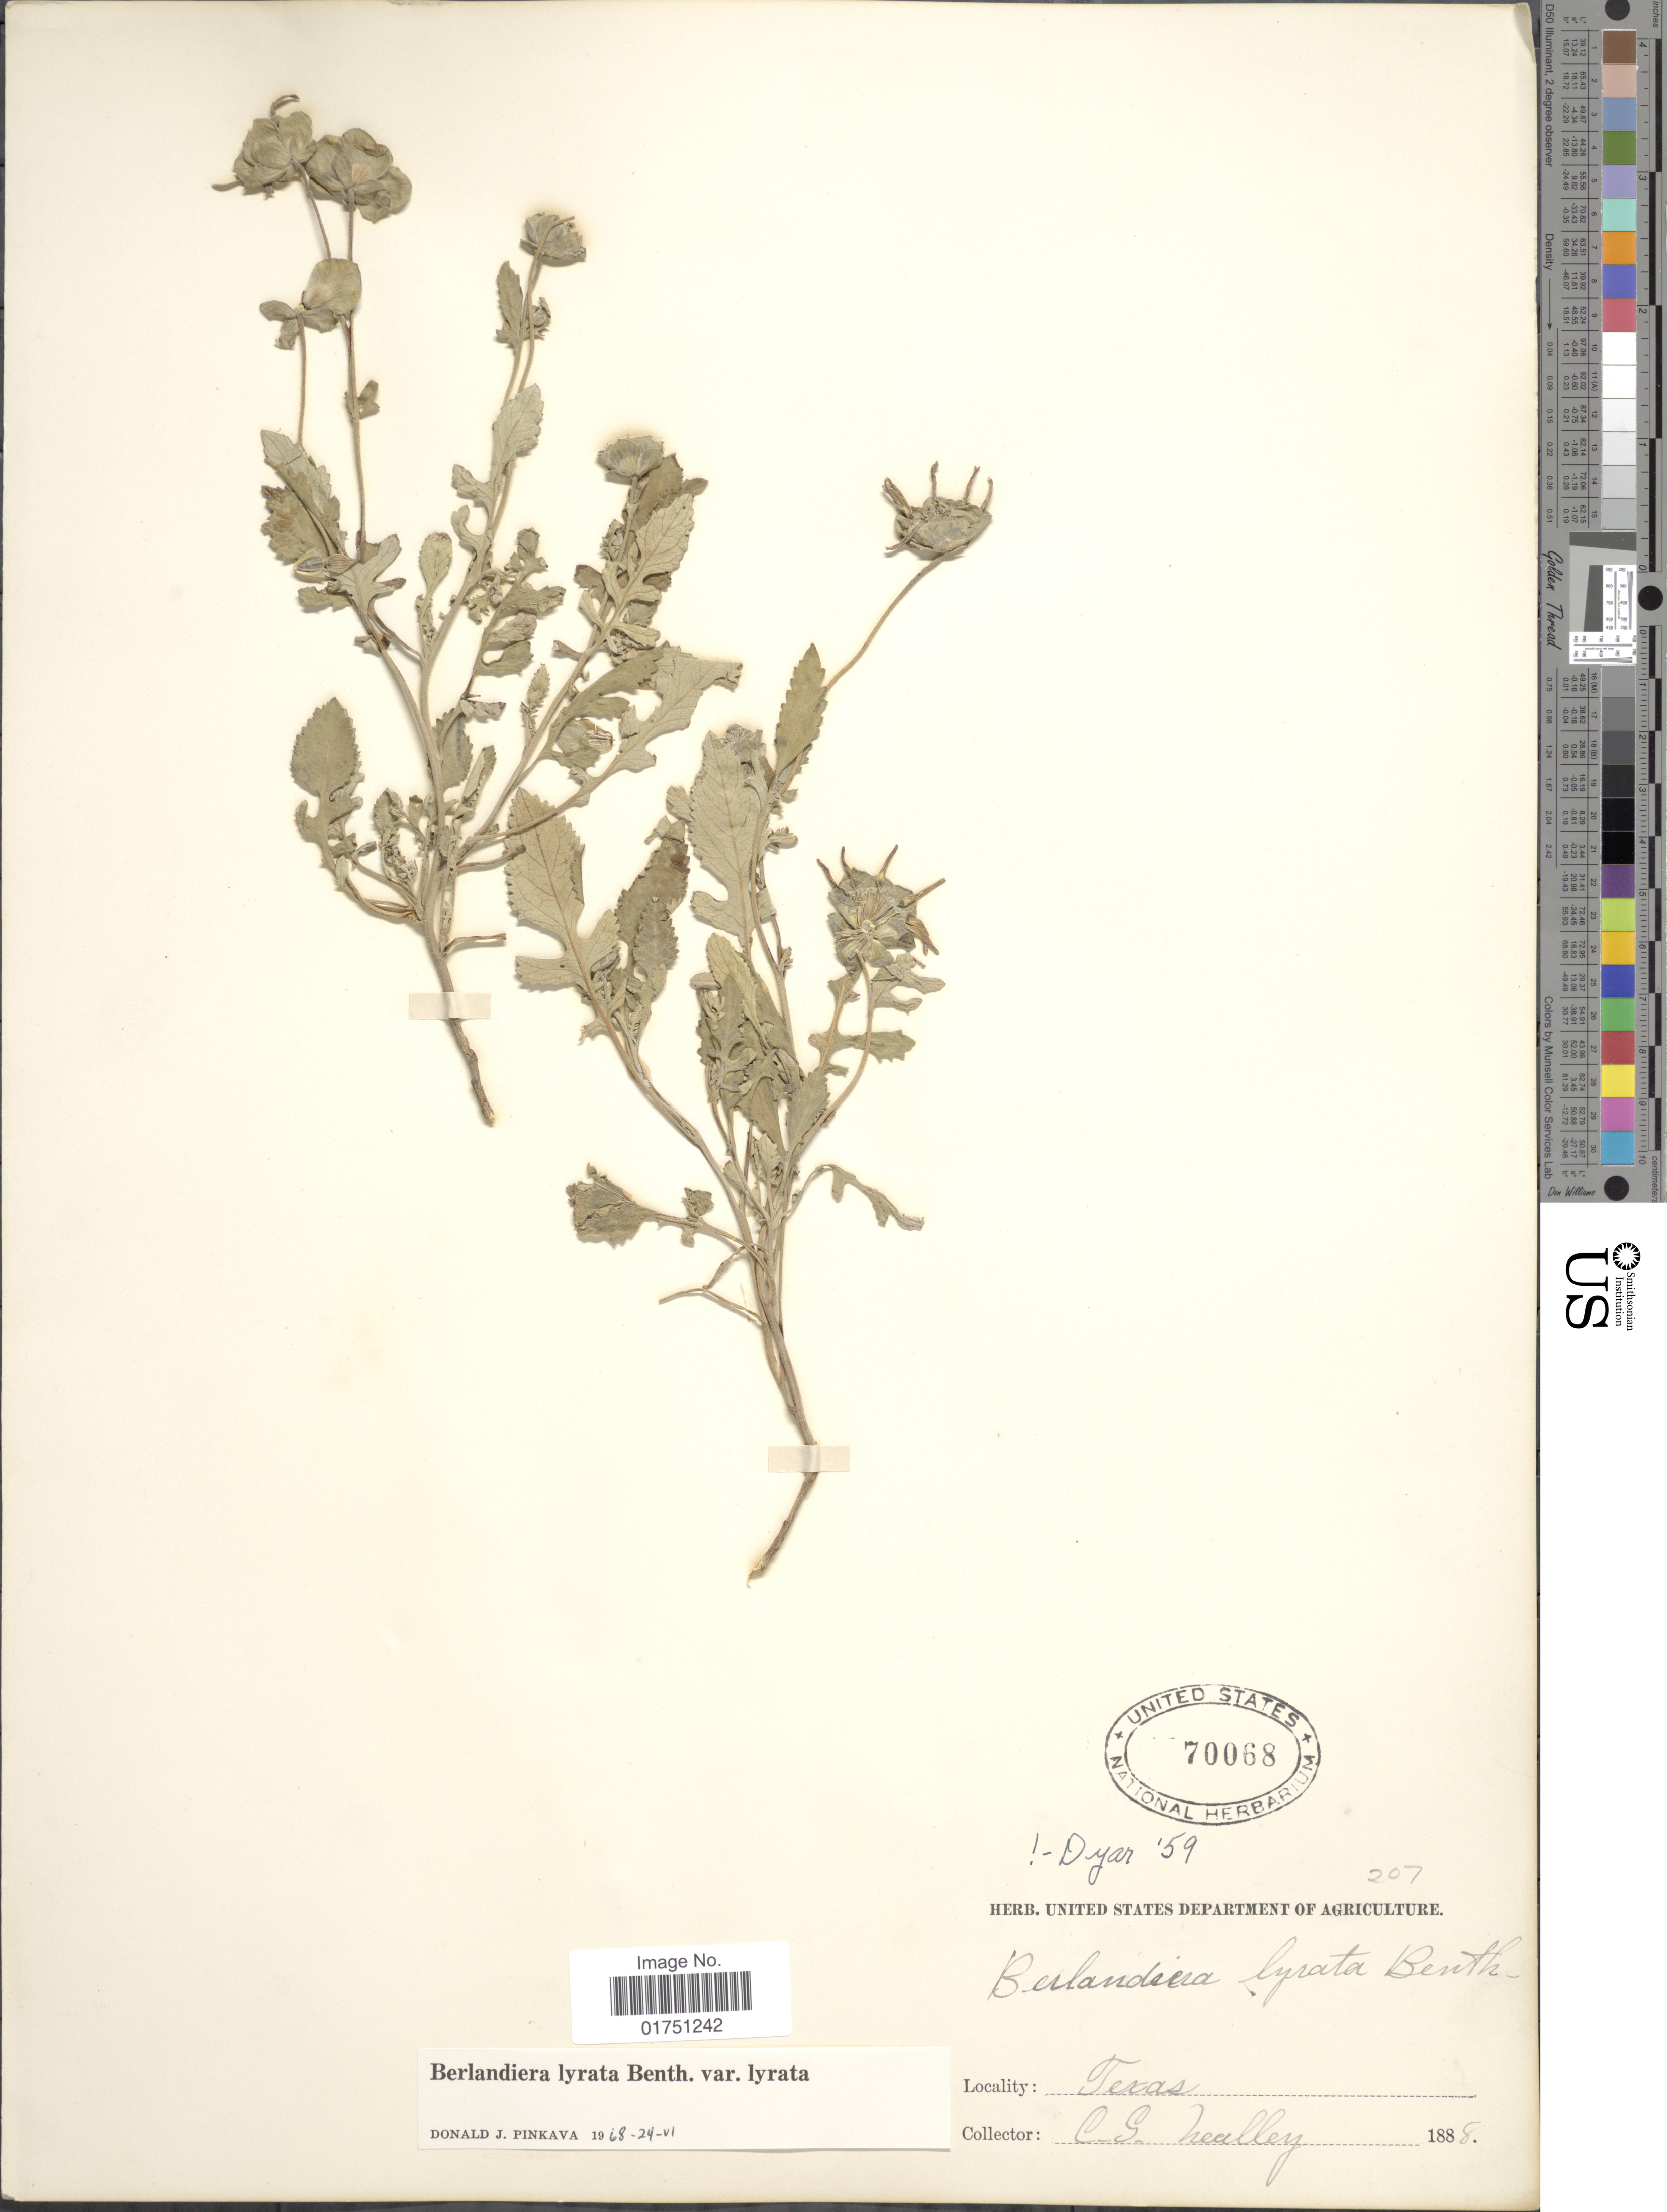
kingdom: Plantae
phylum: Tracheophyta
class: Magnoliopsida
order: Asterales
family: Asteraceae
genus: Berlandiera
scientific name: Berlandiera lyrata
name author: Benth.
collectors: G. C. Nealley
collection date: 1888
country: United States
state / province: Texas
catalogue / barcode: US 70068